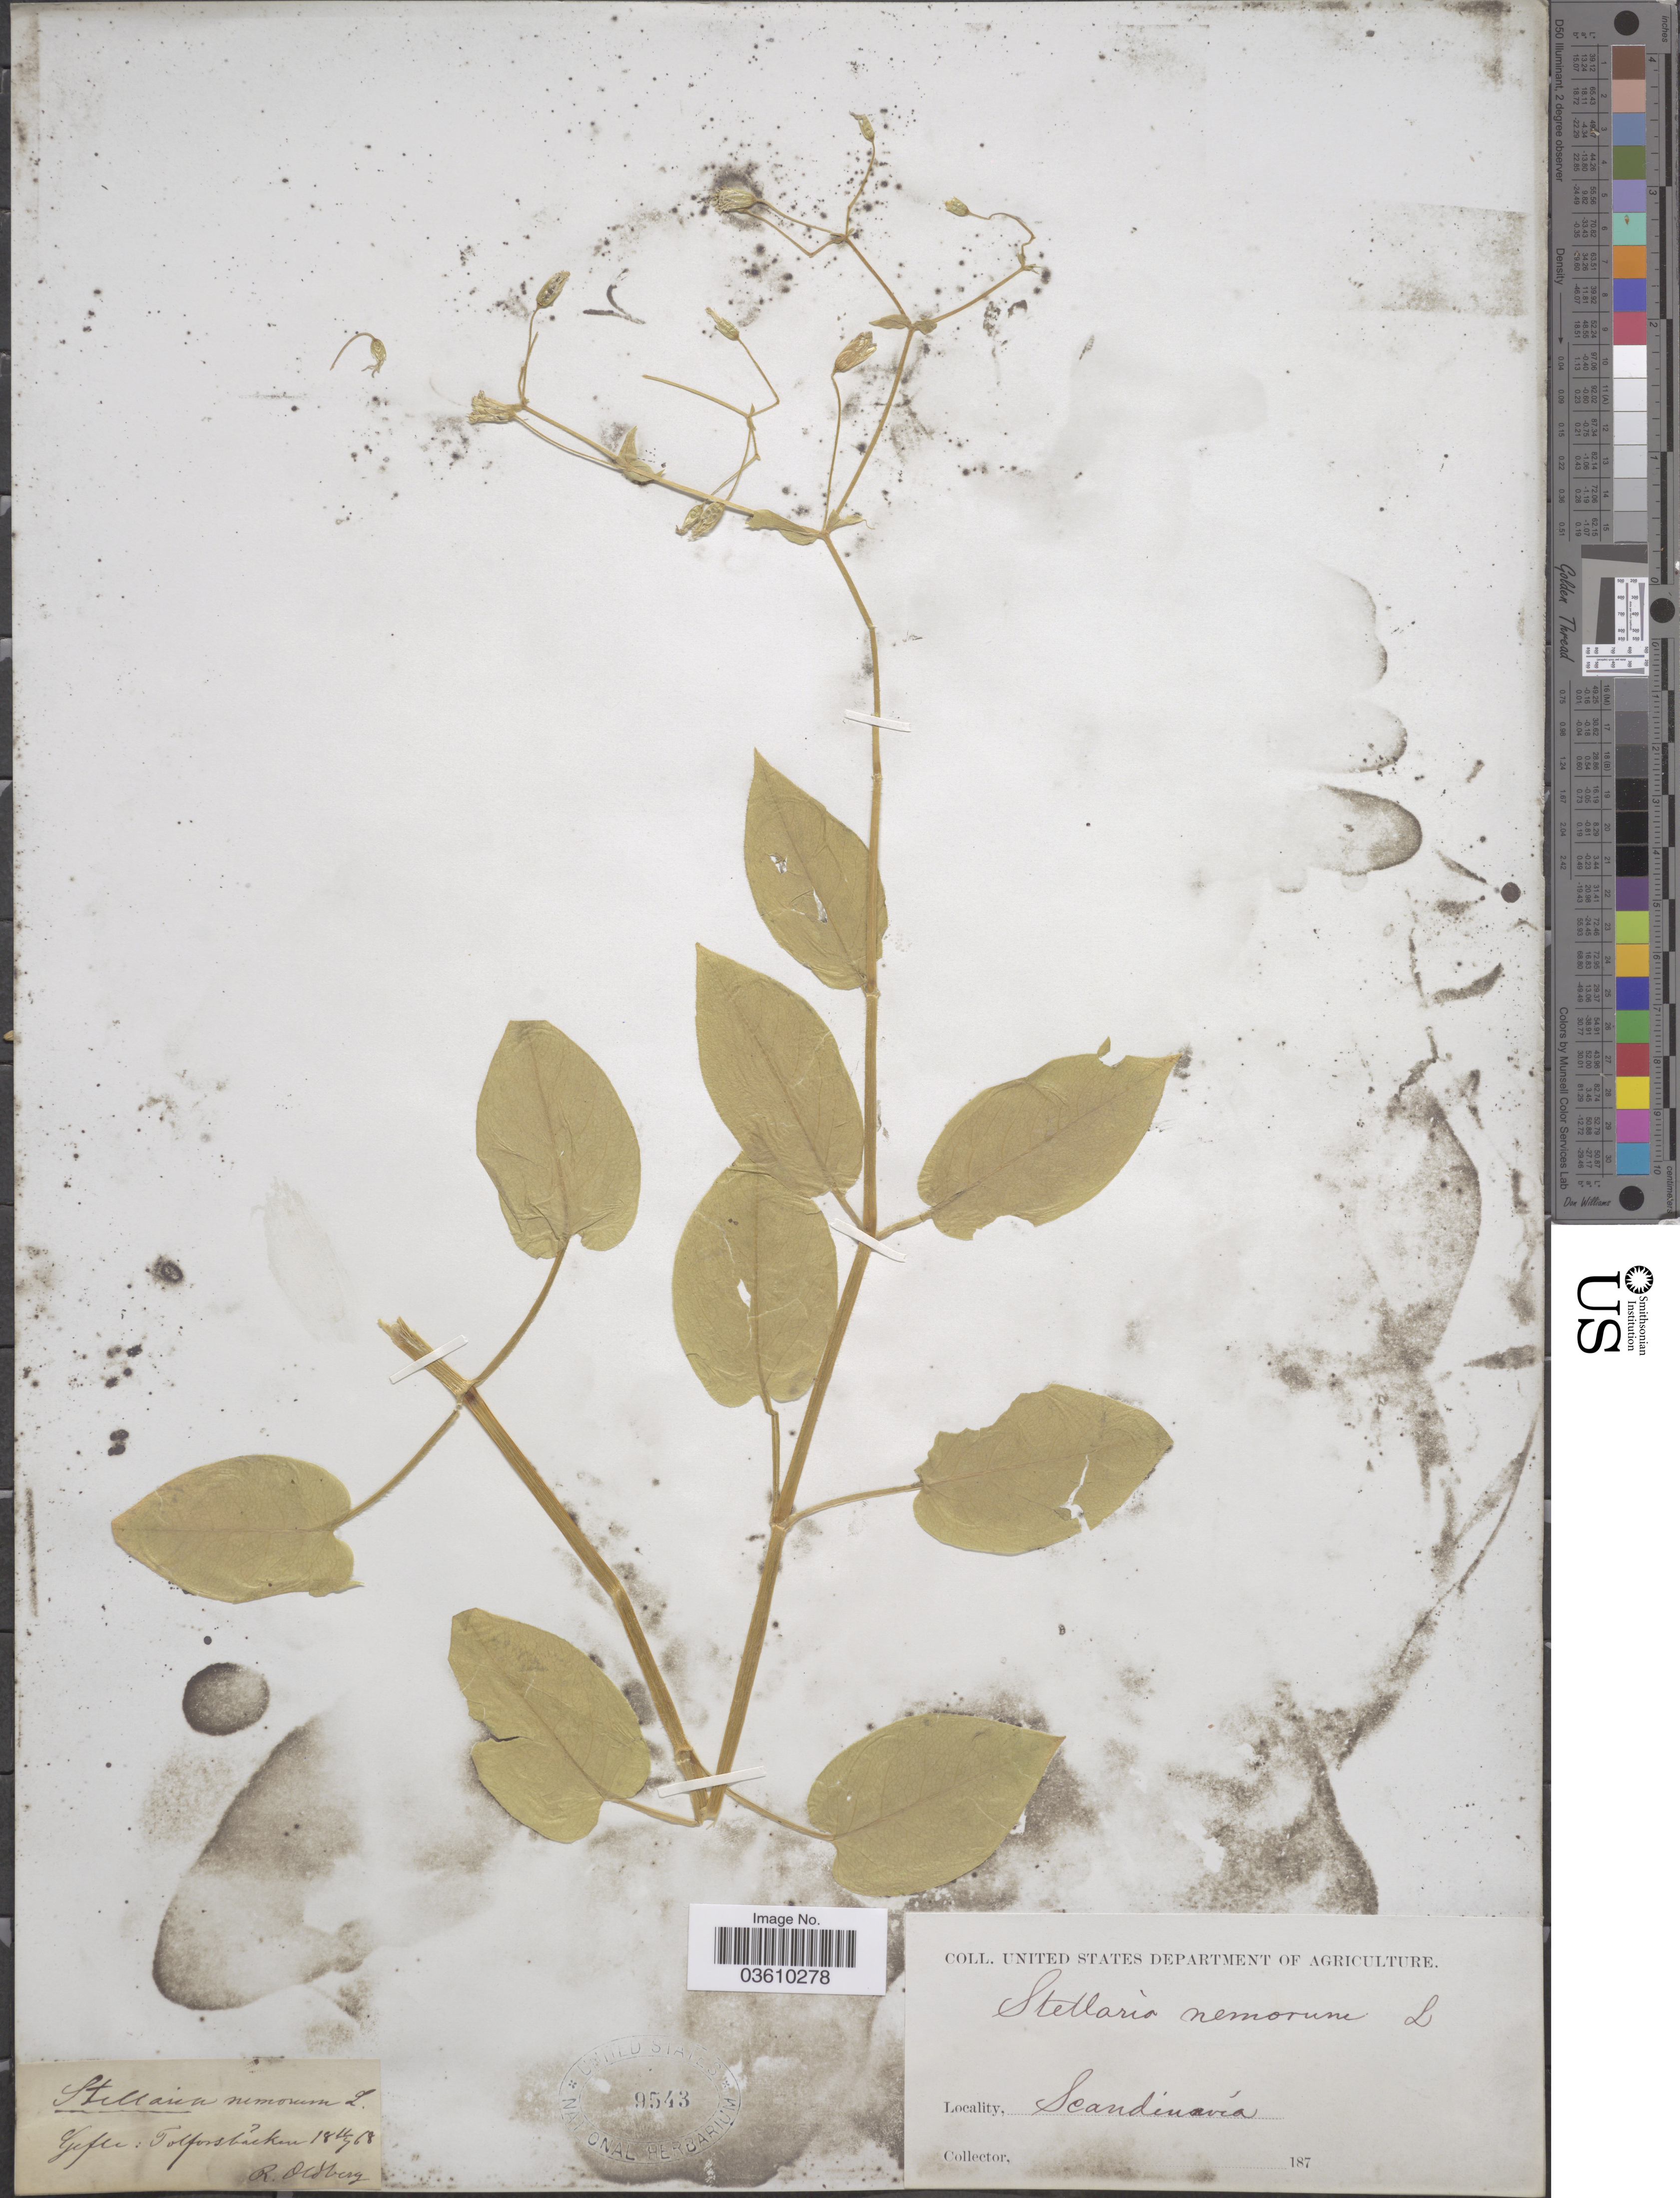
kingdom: Plantae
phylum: Tracheophyta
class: Magnoliopsida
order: Caryophyllales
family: Caryophyllaceae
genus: Stellaria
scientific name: Stellaria nemorum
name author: L.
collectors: R. Oldberg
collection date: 1868-07-11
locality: Gefle: Tolforsbacken [interpreted]. Scandinavia.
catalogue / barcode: US 9543